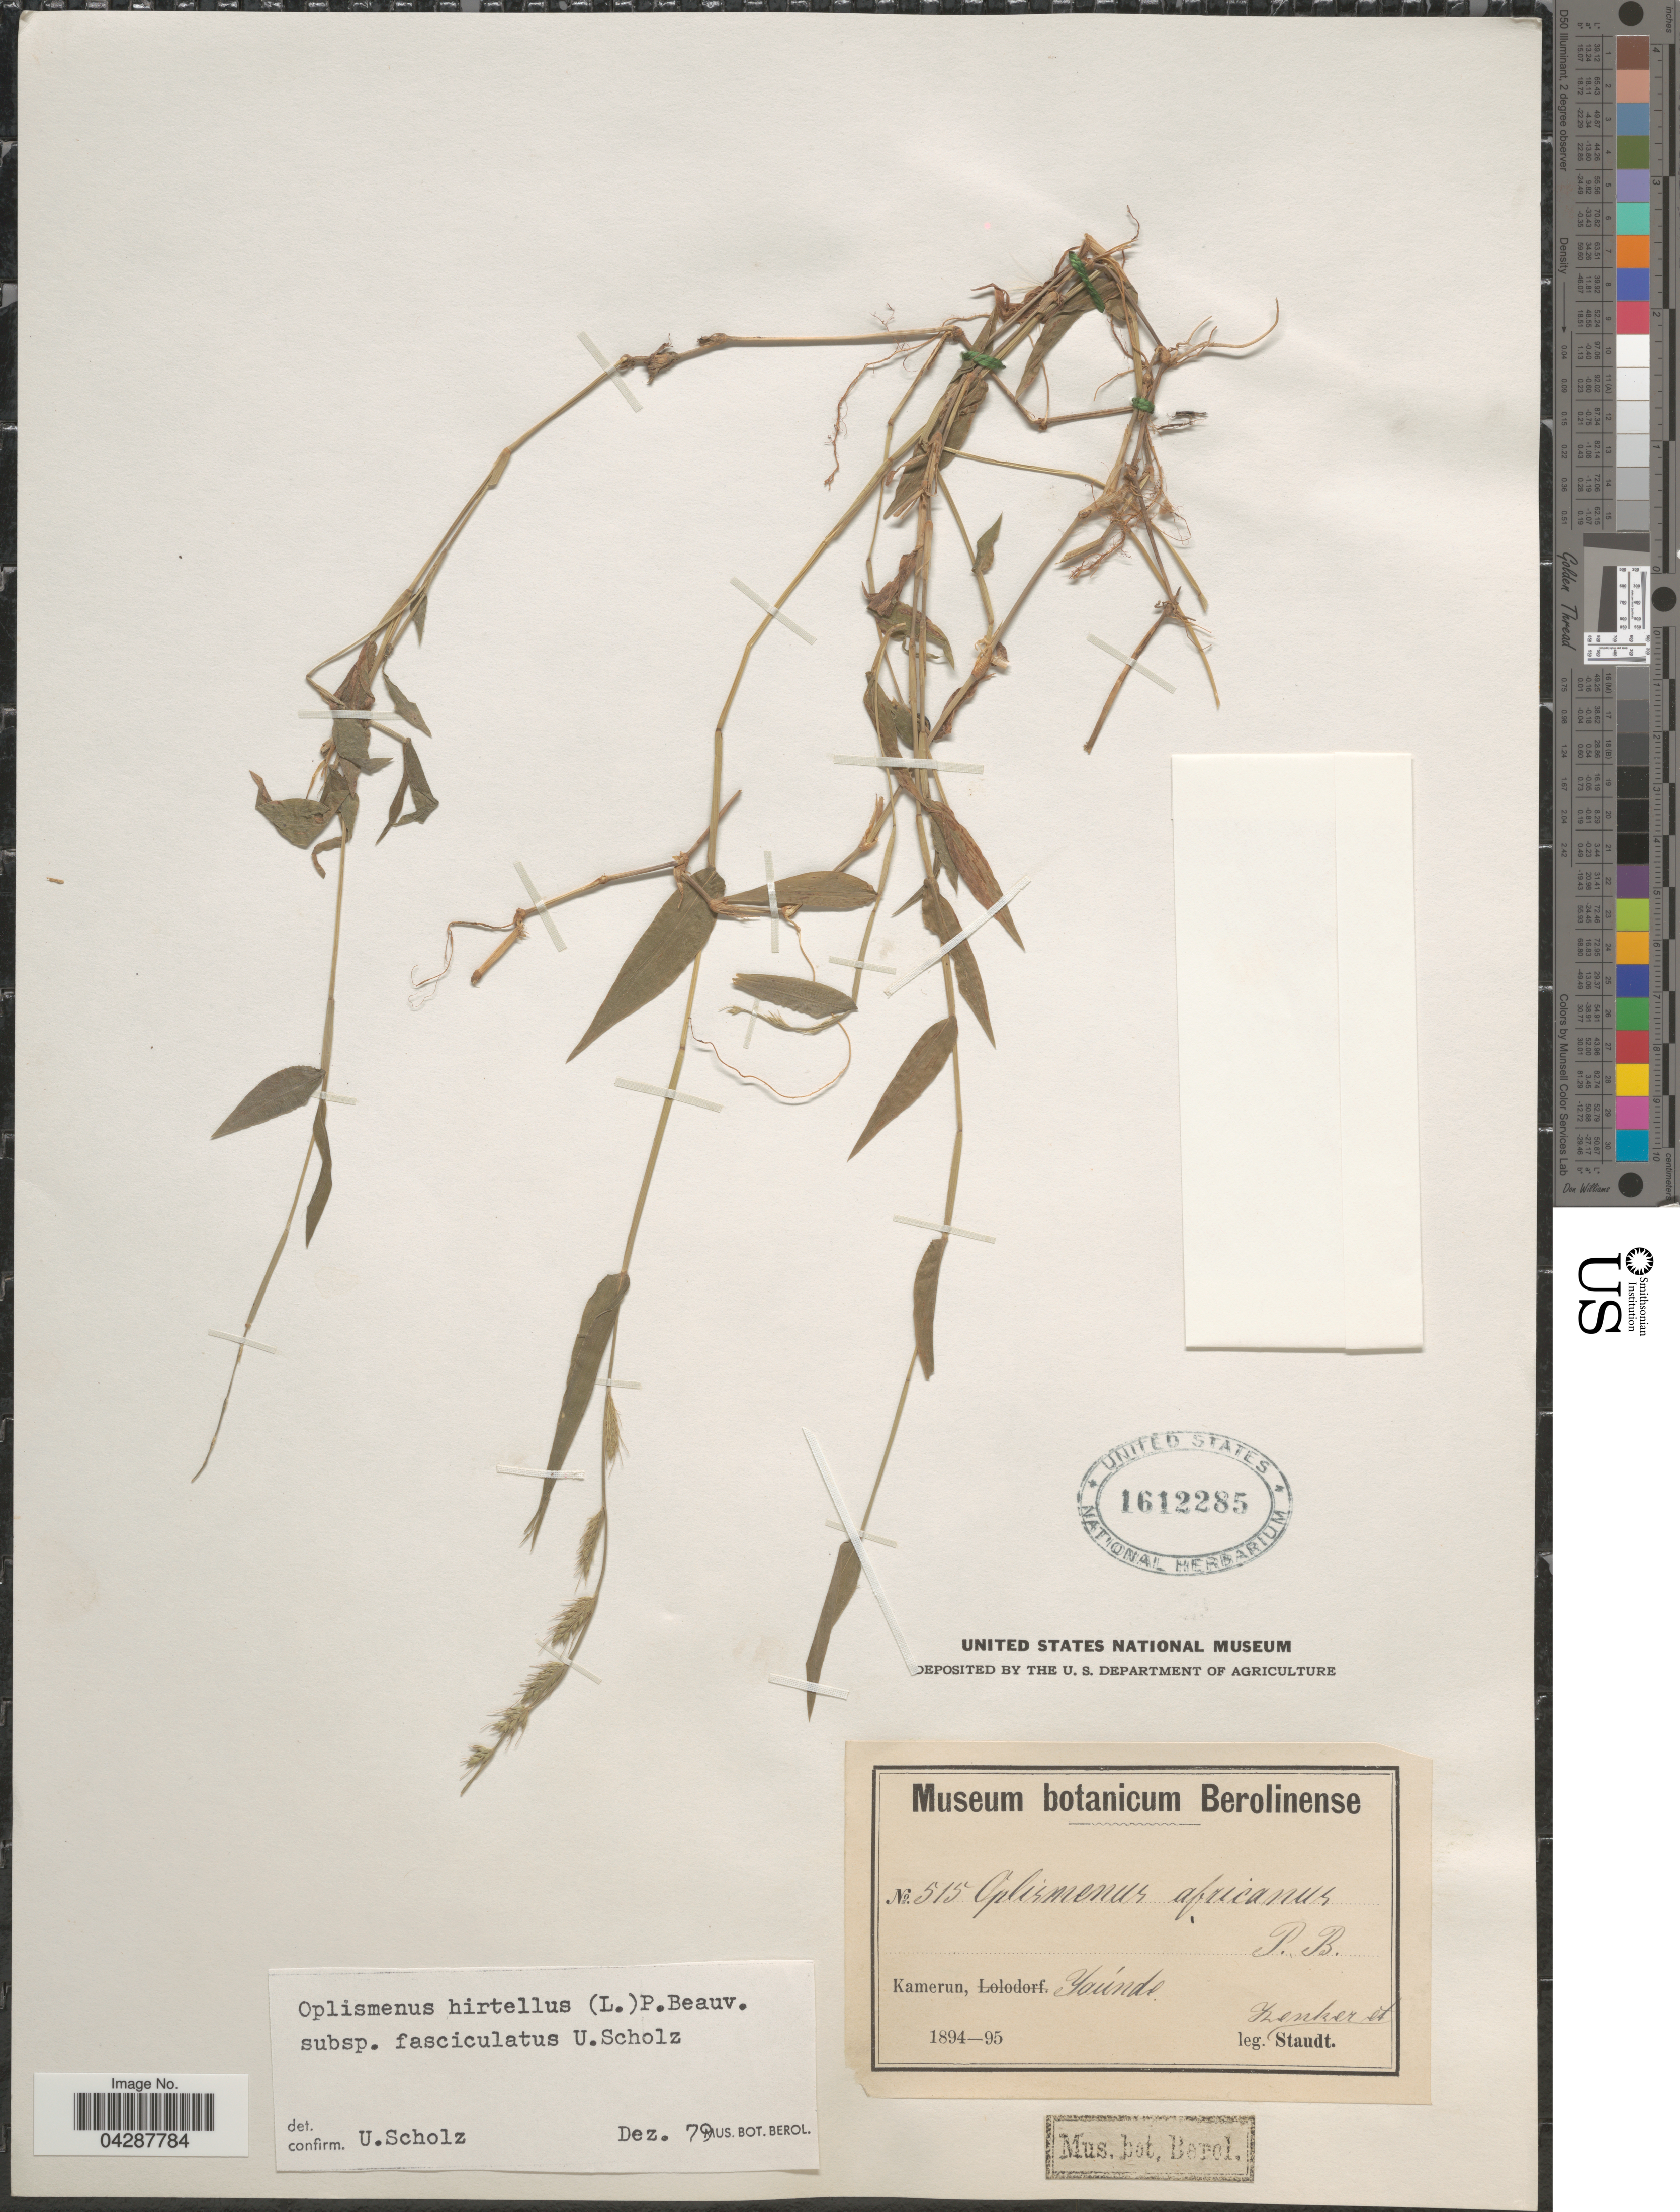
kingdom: Plantae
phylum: Tracheophyta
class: Liliopsida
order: Poales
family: Poaceae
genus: Oplismenus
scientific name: Oplismenus hirtellus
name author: (L.) P. Beauv.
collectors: Zenker, -- & -. Staudt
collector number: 515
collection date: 1894/1895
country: Cameroon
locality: Kamerun, Yaúnde.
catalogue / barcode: US 1612285